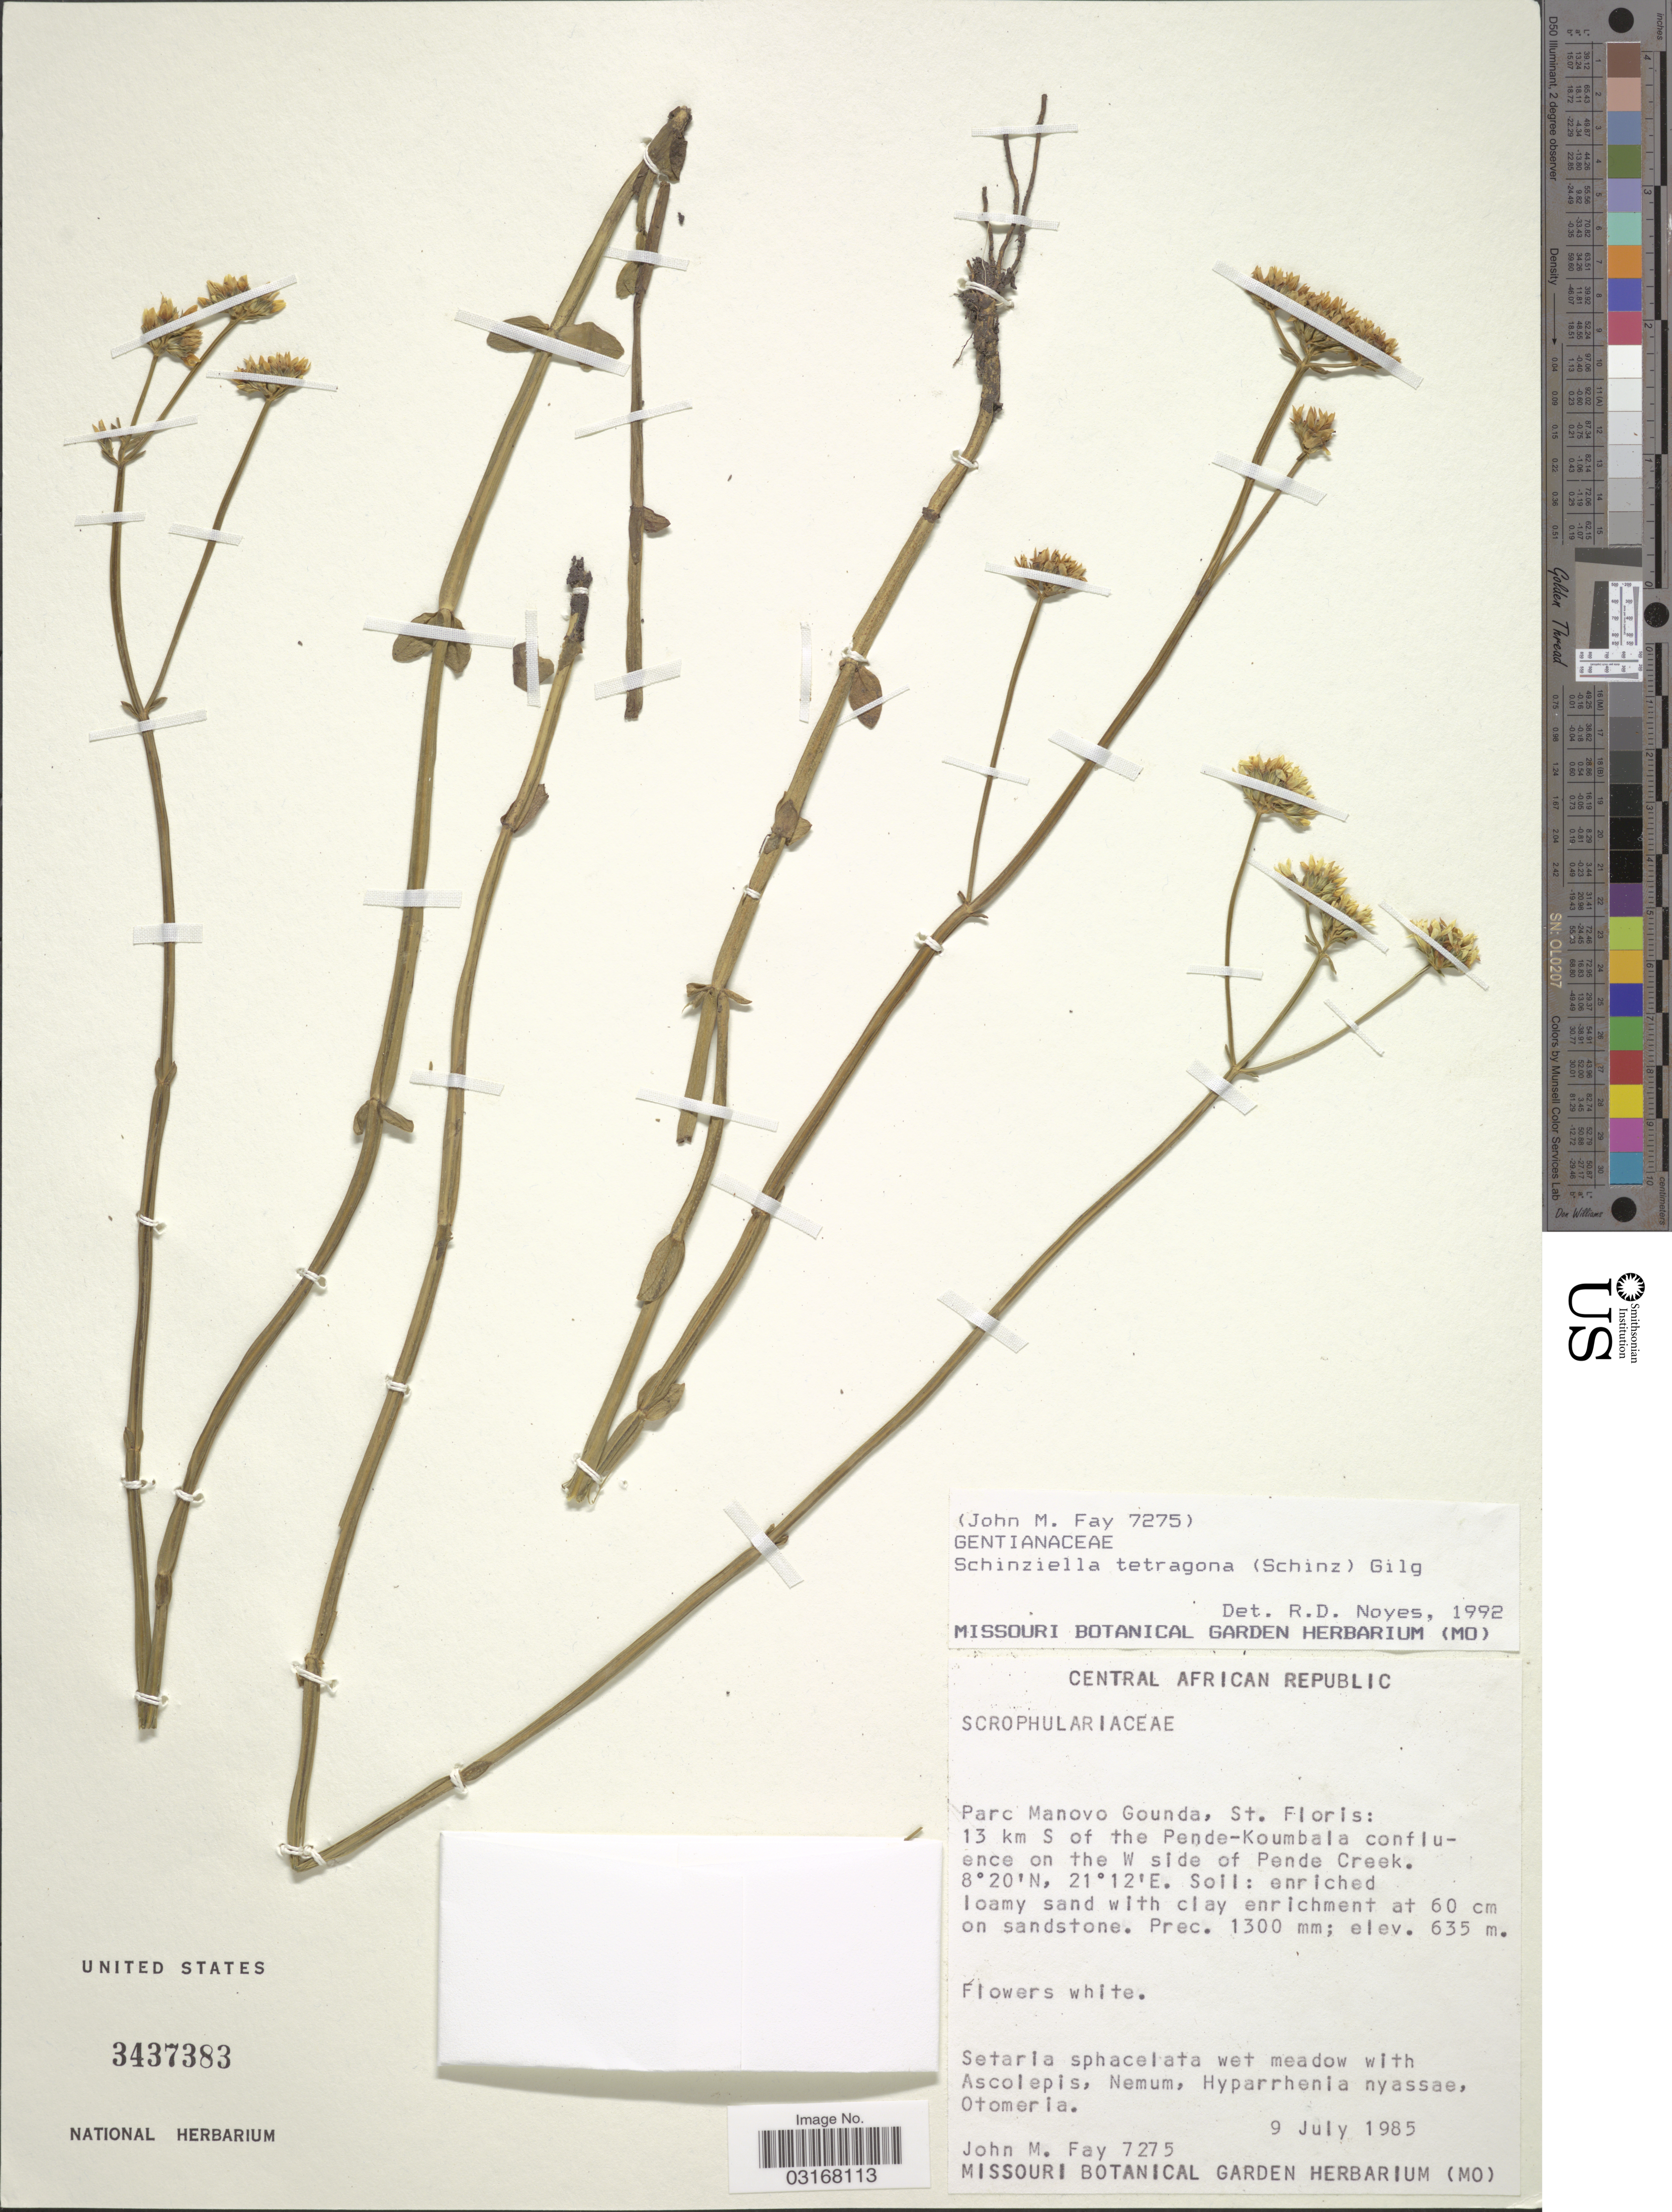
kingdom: Plantae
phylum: Tracheophyta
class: Magnoliopsida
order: Gentianales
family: Gentianaceae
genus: Schinziella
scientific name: Schinziella tetragona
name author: (Schinz) Gilg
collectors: J. M. Fay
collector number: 7275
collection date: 1985-07-09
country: Central African Republic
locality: Parc Manovo Gounda, St. Floris: 13 km S of the Pende-Koumbala confluence on the W side of Pende Creek.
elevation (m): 635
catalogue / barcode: US 3437383